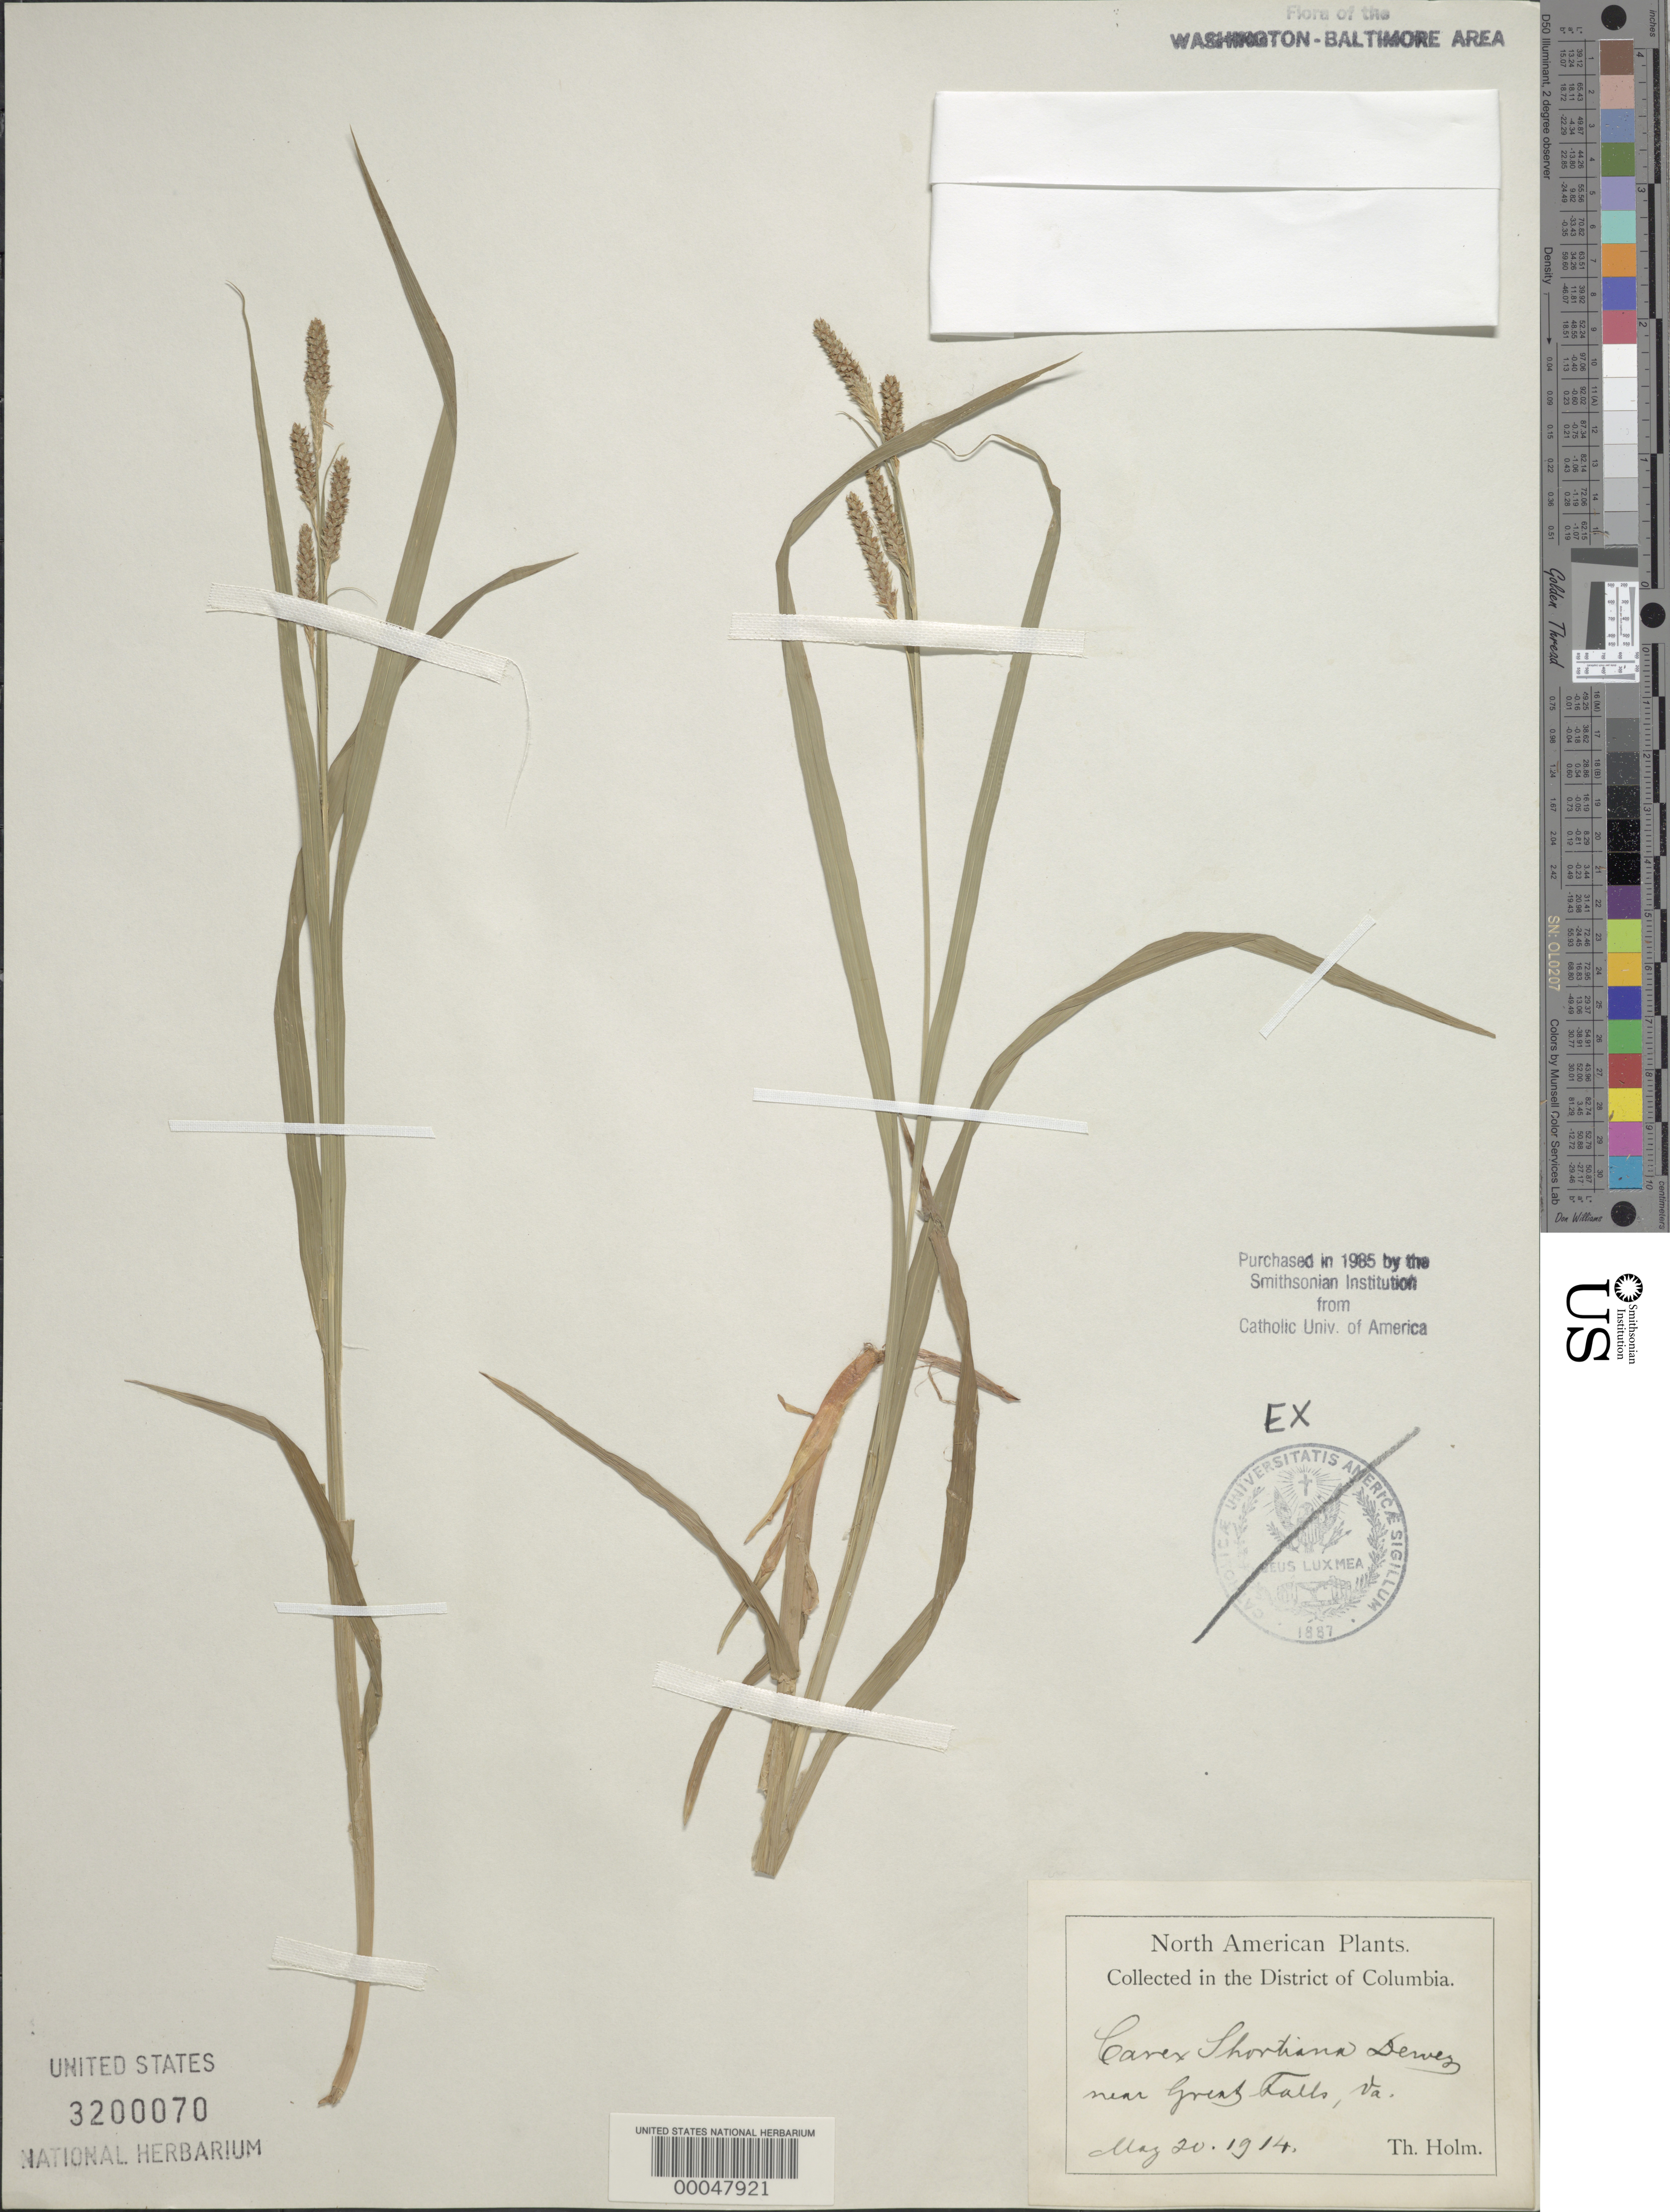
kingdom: Plantae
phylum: Tracheophyta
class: Liliopsida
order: Poales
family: Cyperaceae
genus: Carex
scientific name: Carex shortiana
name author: Dewey & Torr.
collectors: T. Holm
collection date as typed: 20 May 1914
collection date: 1914-05-20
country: United States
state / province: Virginia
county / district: Arlington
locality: Near Great Falls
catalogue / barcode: US 3200070